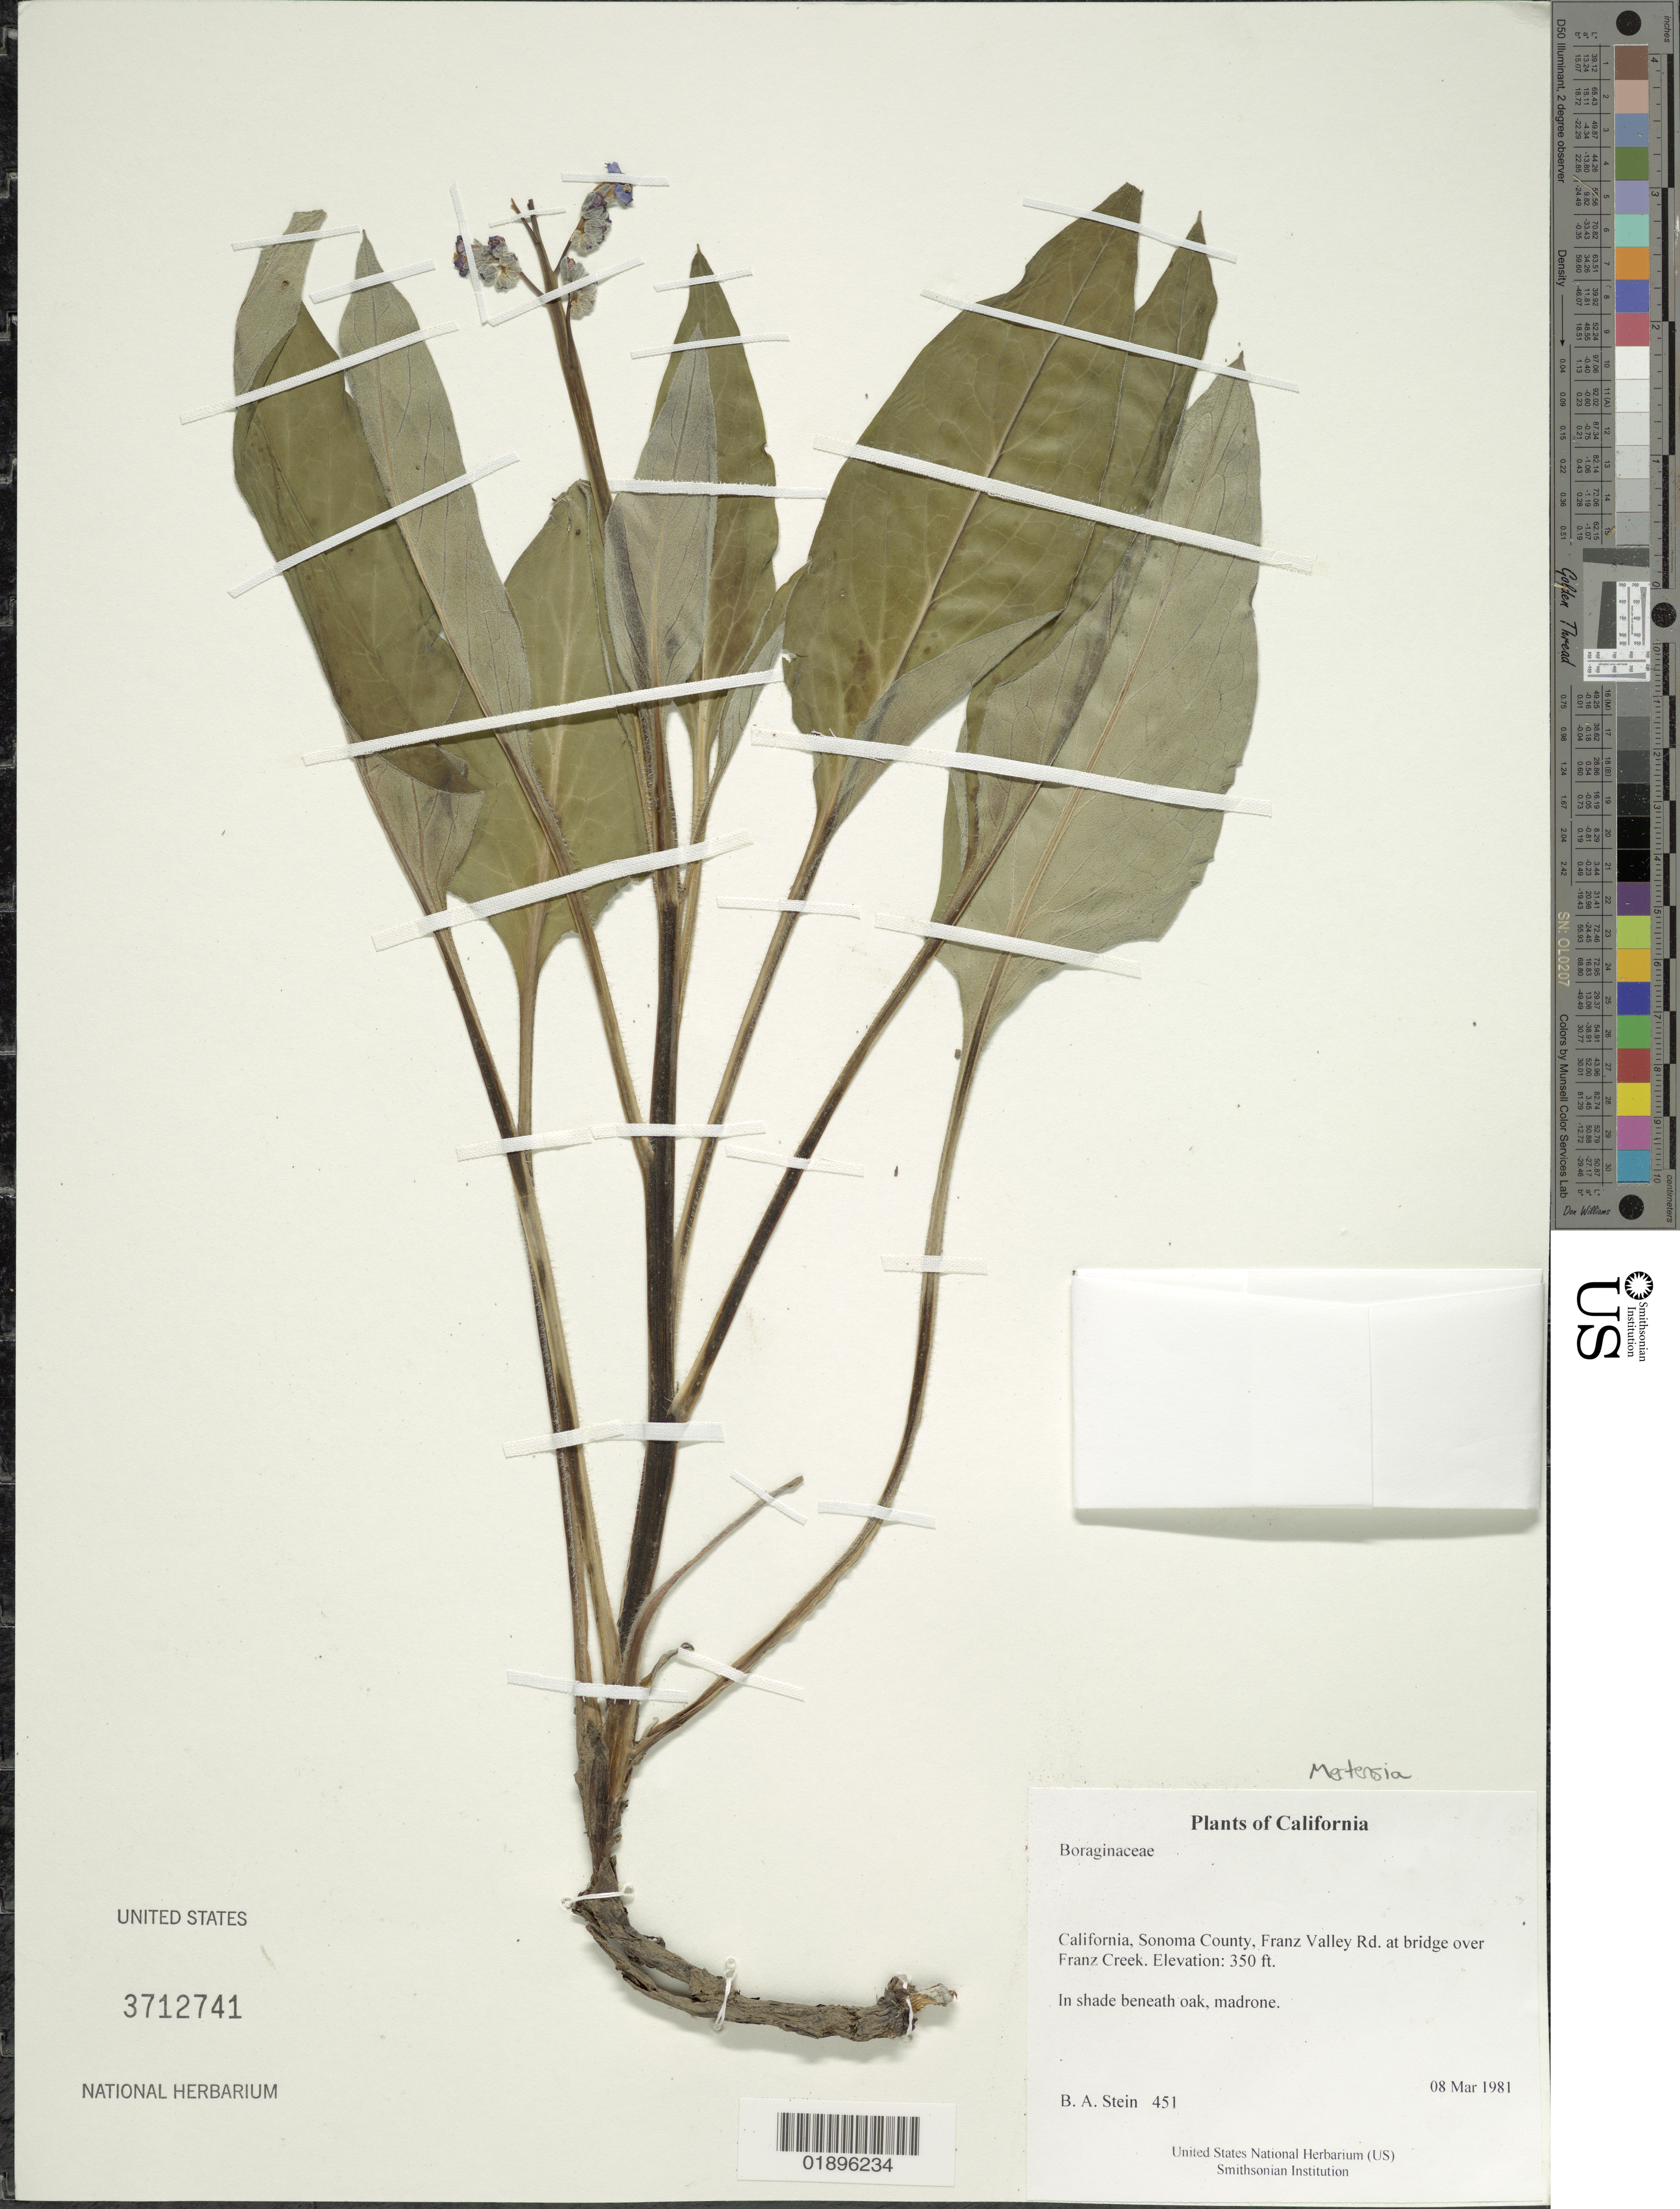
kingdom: Plantae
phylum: Tracheophyta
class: Magnoliopsida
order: Boraginales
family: Boraginaceae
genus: Mertensia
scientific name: Mertensia sp.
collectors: B. A. Stein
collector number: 451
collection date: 1981-03-08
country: United States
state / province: California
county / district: Sonoma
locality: Franz Valley Rd at bridge over Franz Creek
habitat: in shade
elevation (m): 107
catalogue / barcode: US 3712741